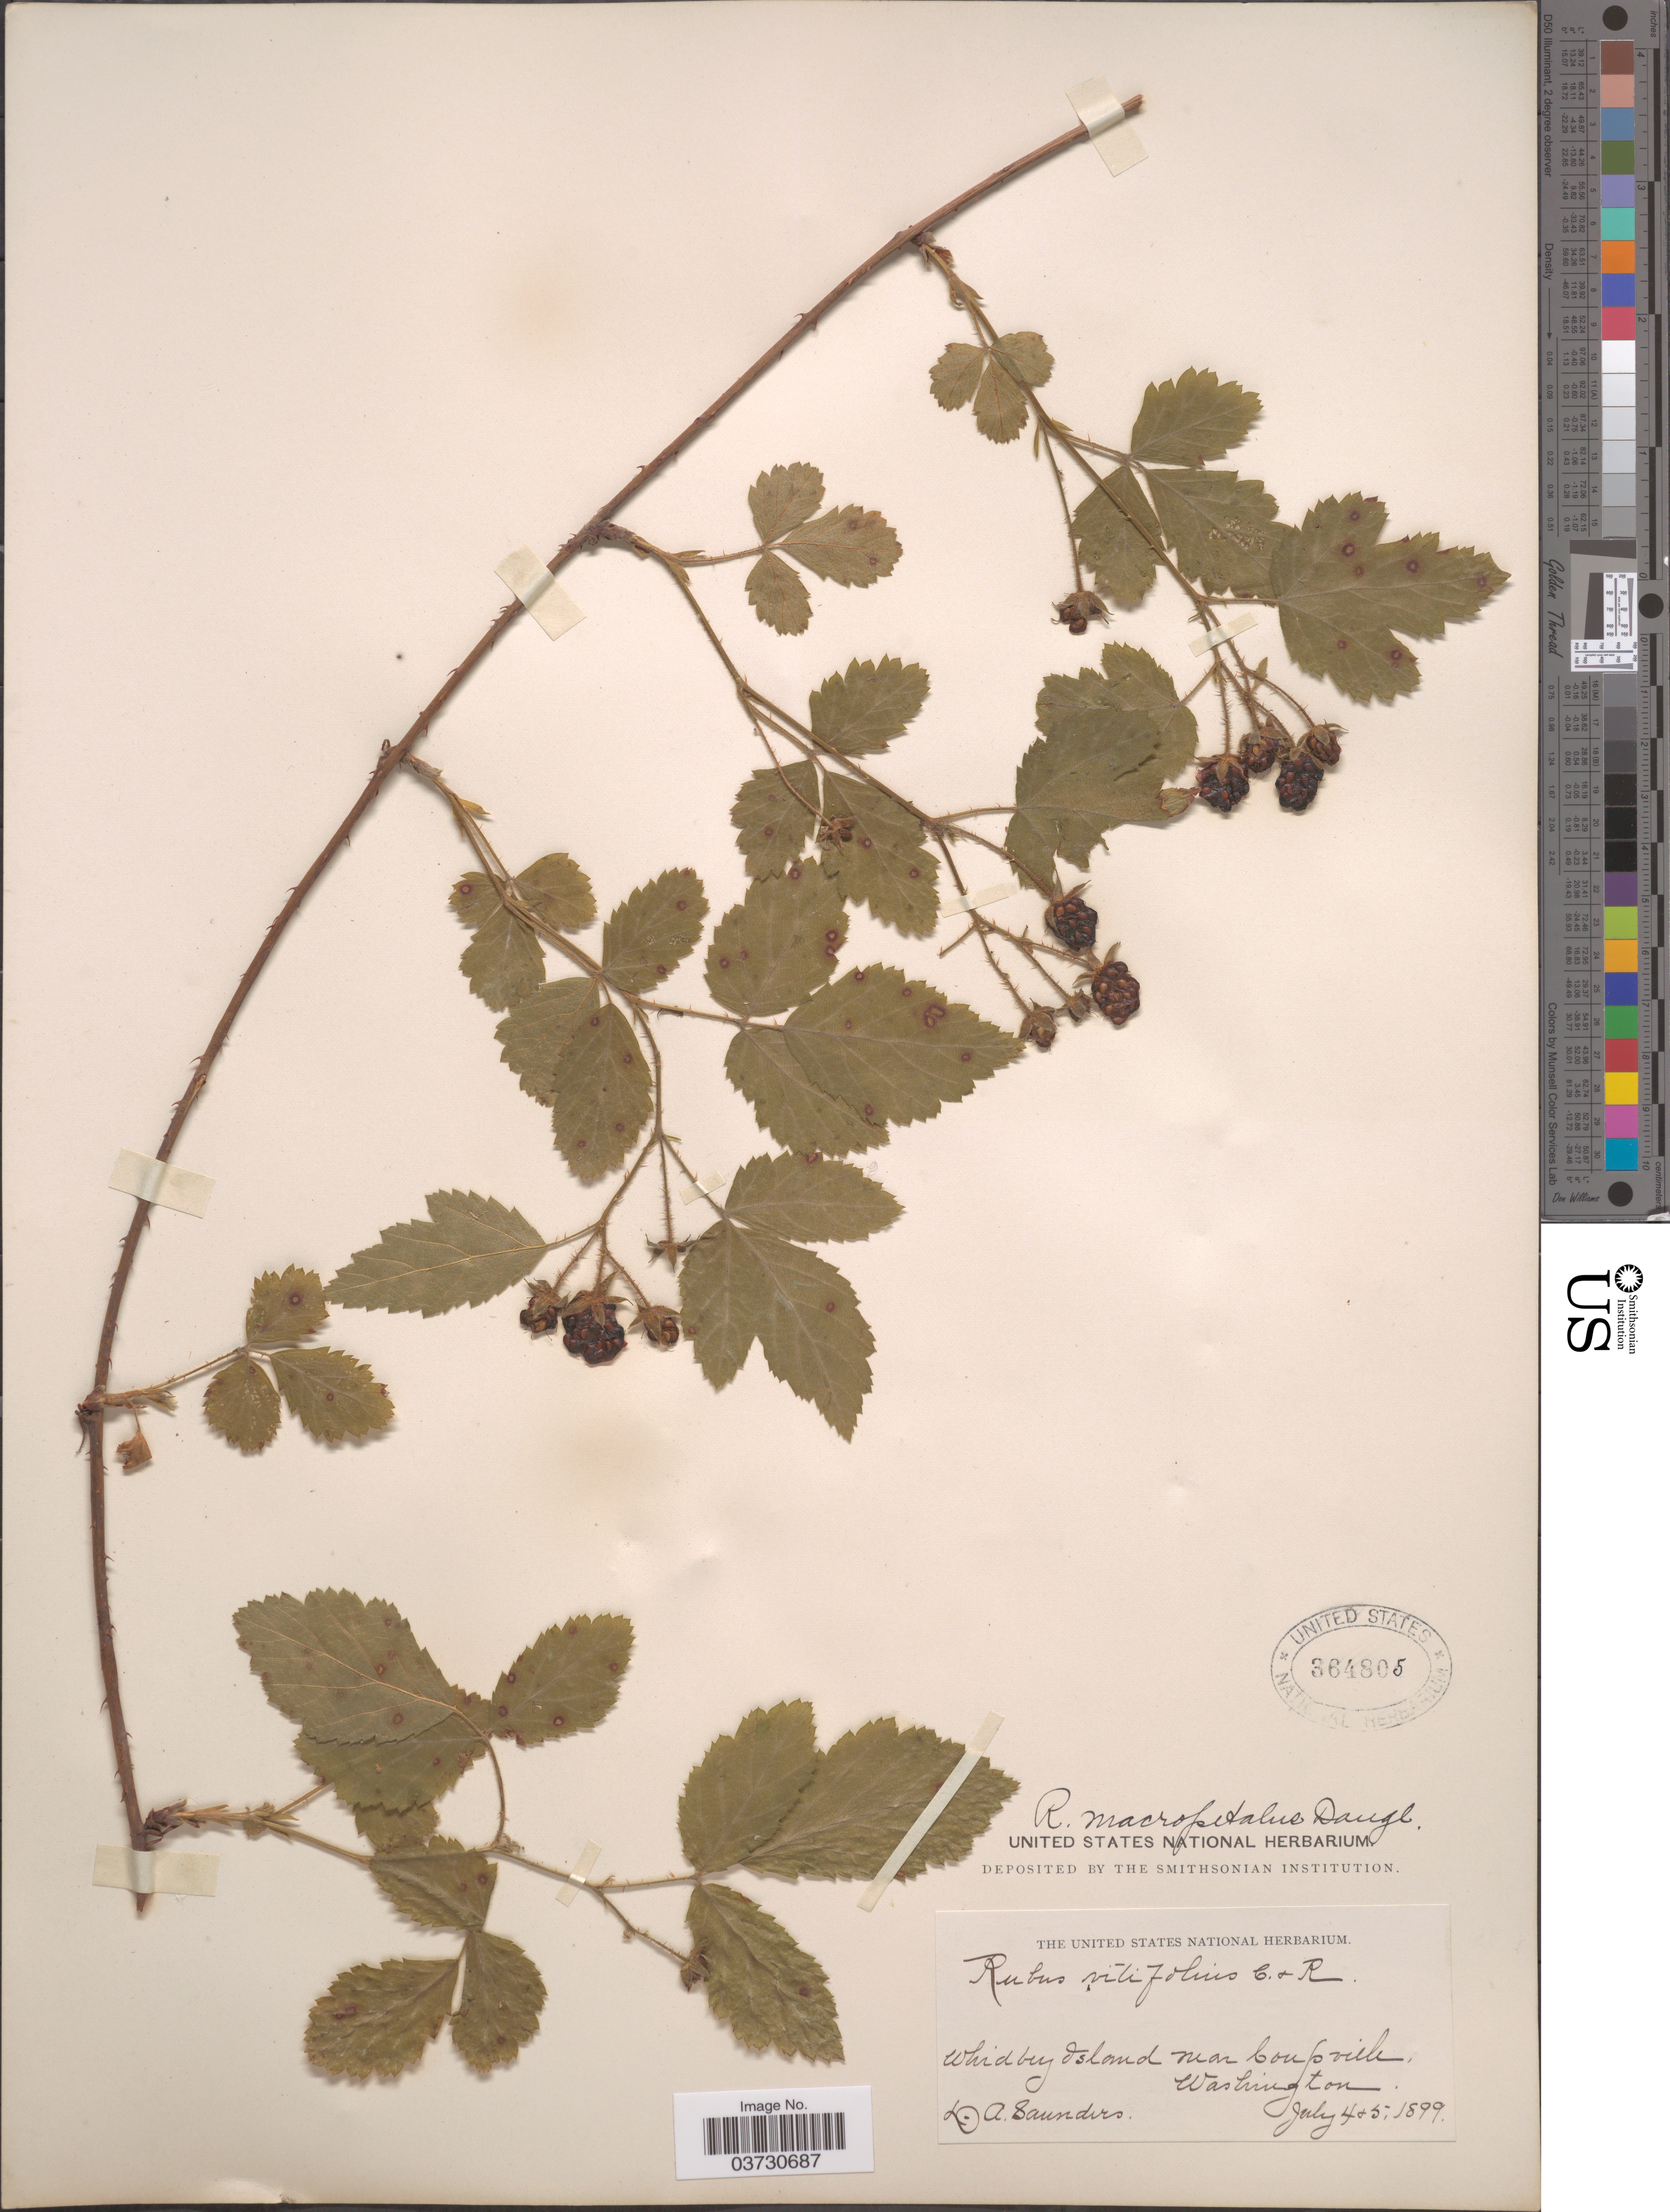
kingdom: Plantae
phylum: Tracheophyta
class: Magnoliopsida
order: Rosales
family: Rosaceae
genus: Rubus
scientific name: Rubus macropetalus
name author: Douglas ex Hook.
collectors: D. Saunders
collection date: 1899-07-04/1899-07-05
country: United States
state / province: Washington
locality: Whidbey Island near Coupville.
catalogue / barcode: US 364805